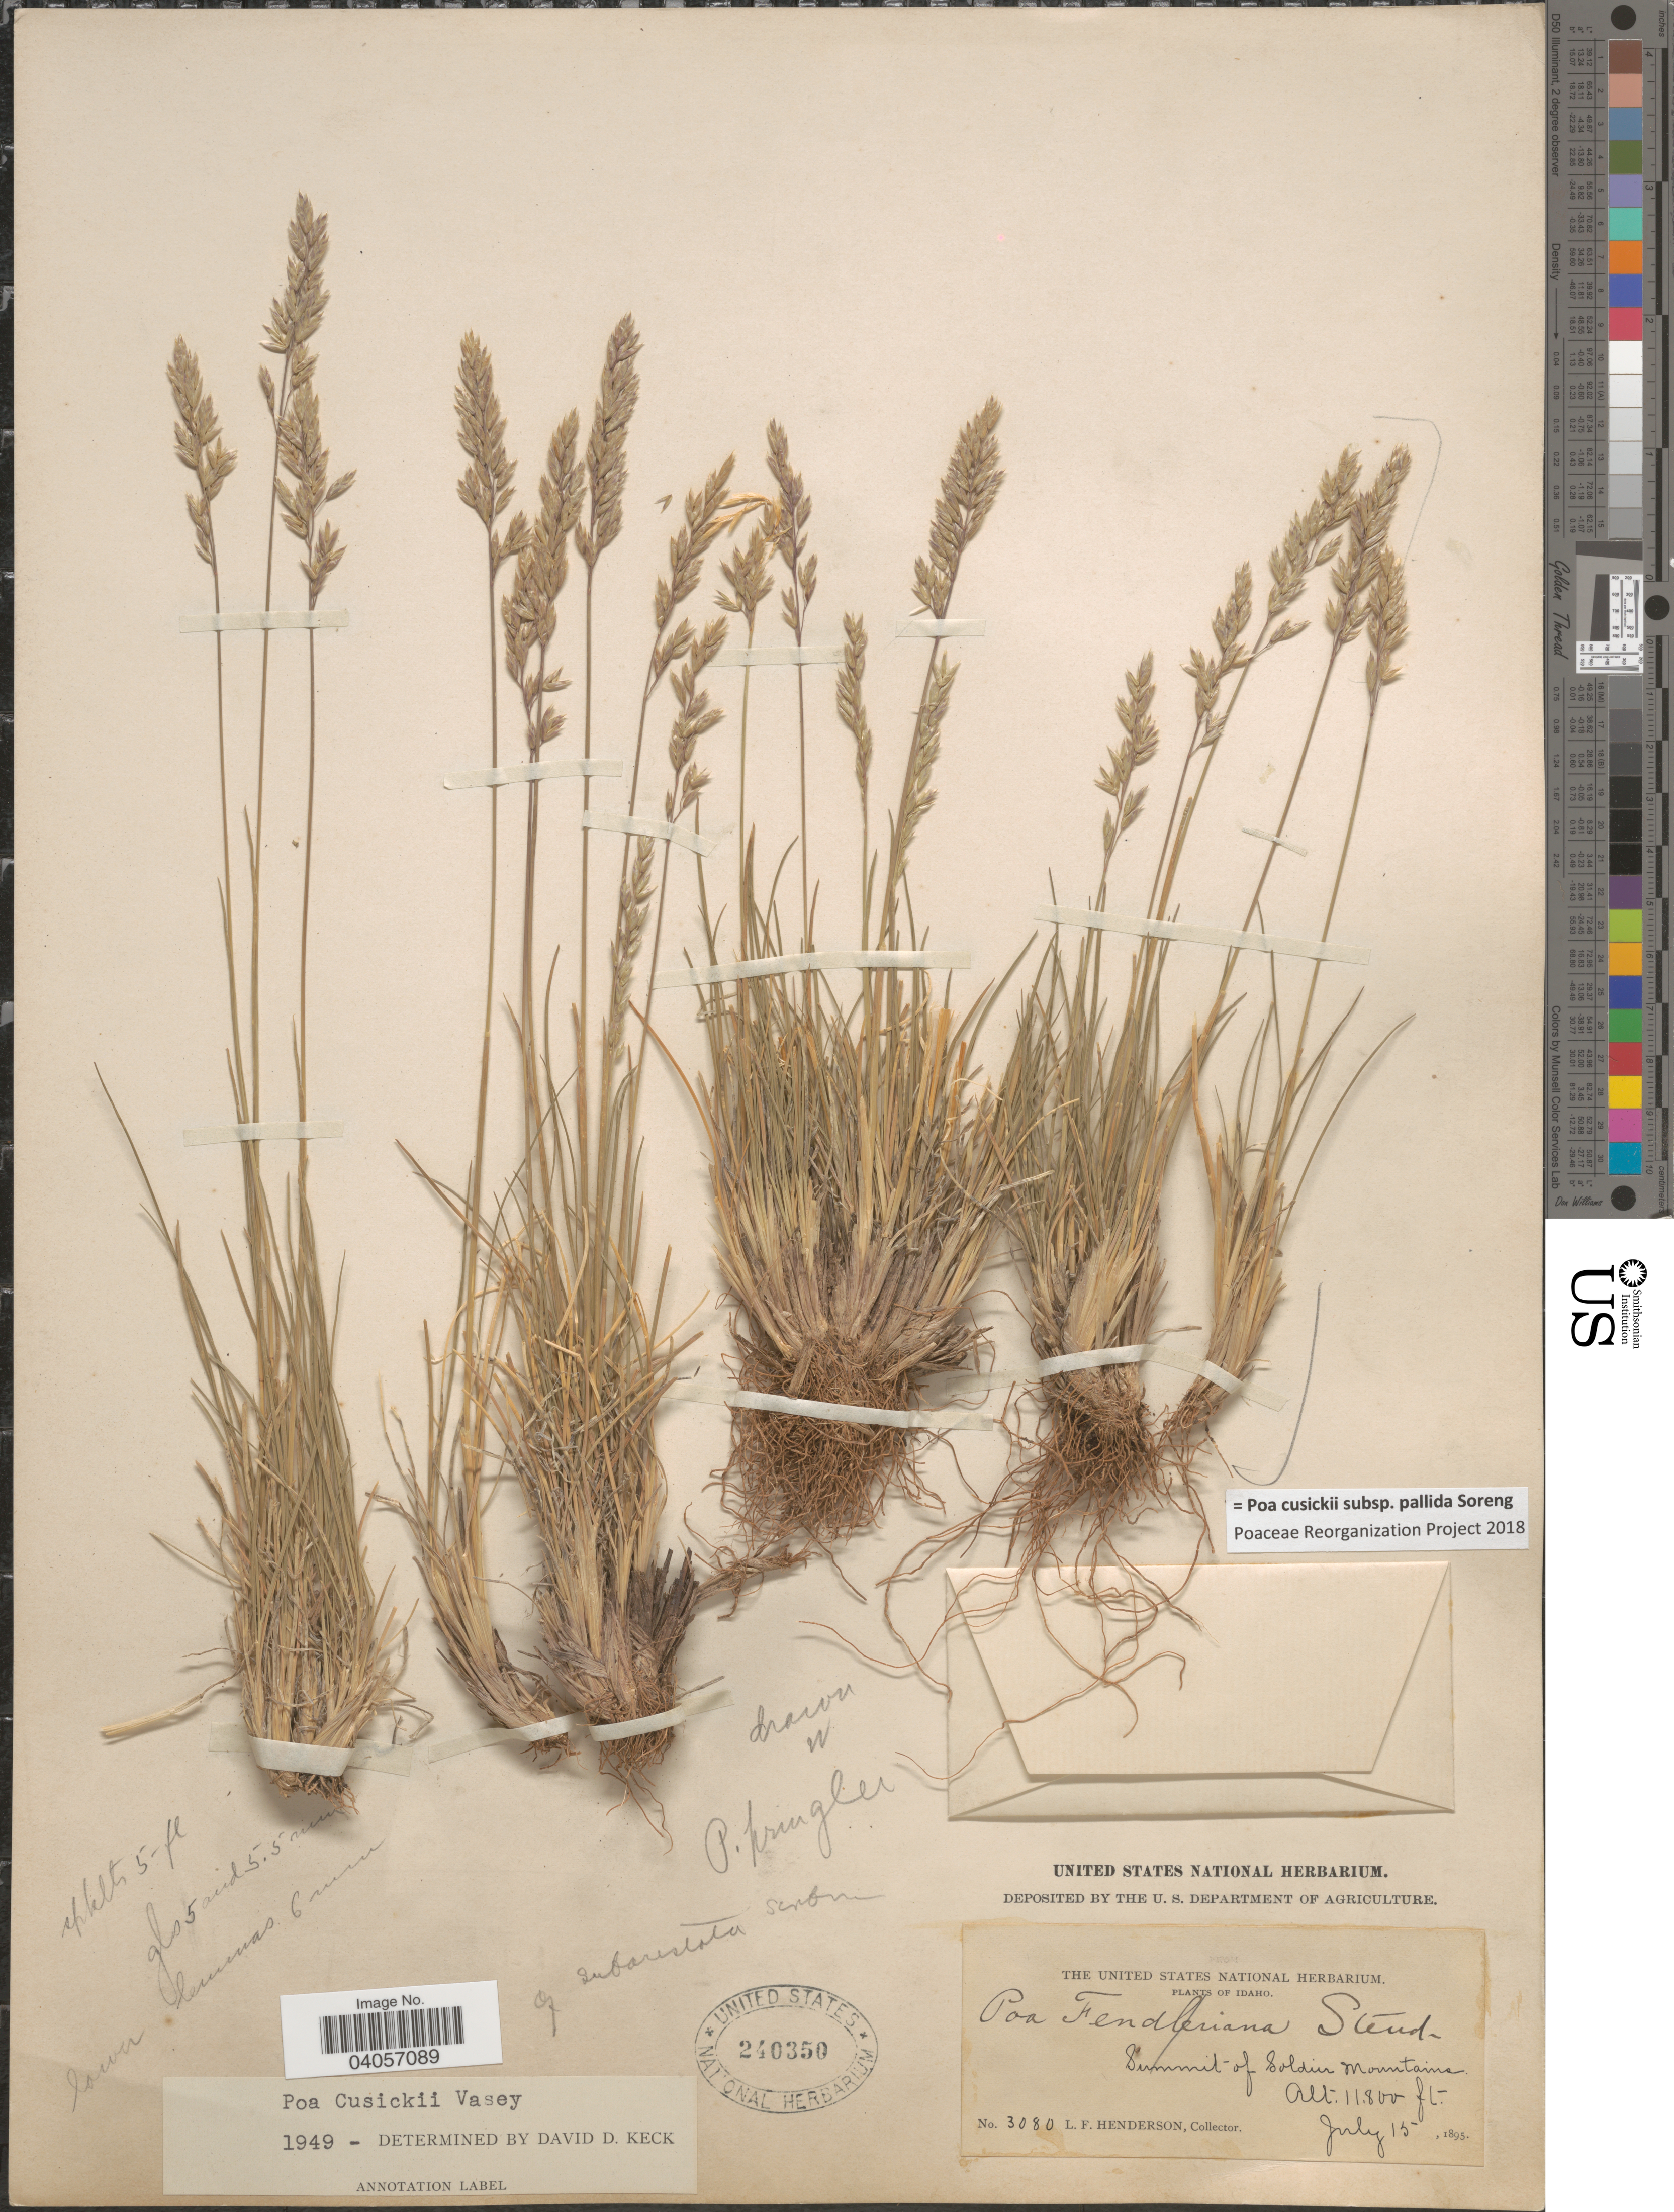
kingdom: Plantae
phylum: Tracheophyta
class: Liliopsida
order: Poales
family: Poaceae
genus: Poa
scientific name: Poa cusickii subsp. pallida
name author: Soreng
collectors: L. Henderson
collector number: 3080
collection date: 1895-07-15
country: United States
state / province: Idaho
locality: Summit of Soldier Mountains.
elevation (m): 3597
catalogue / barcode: US 240350